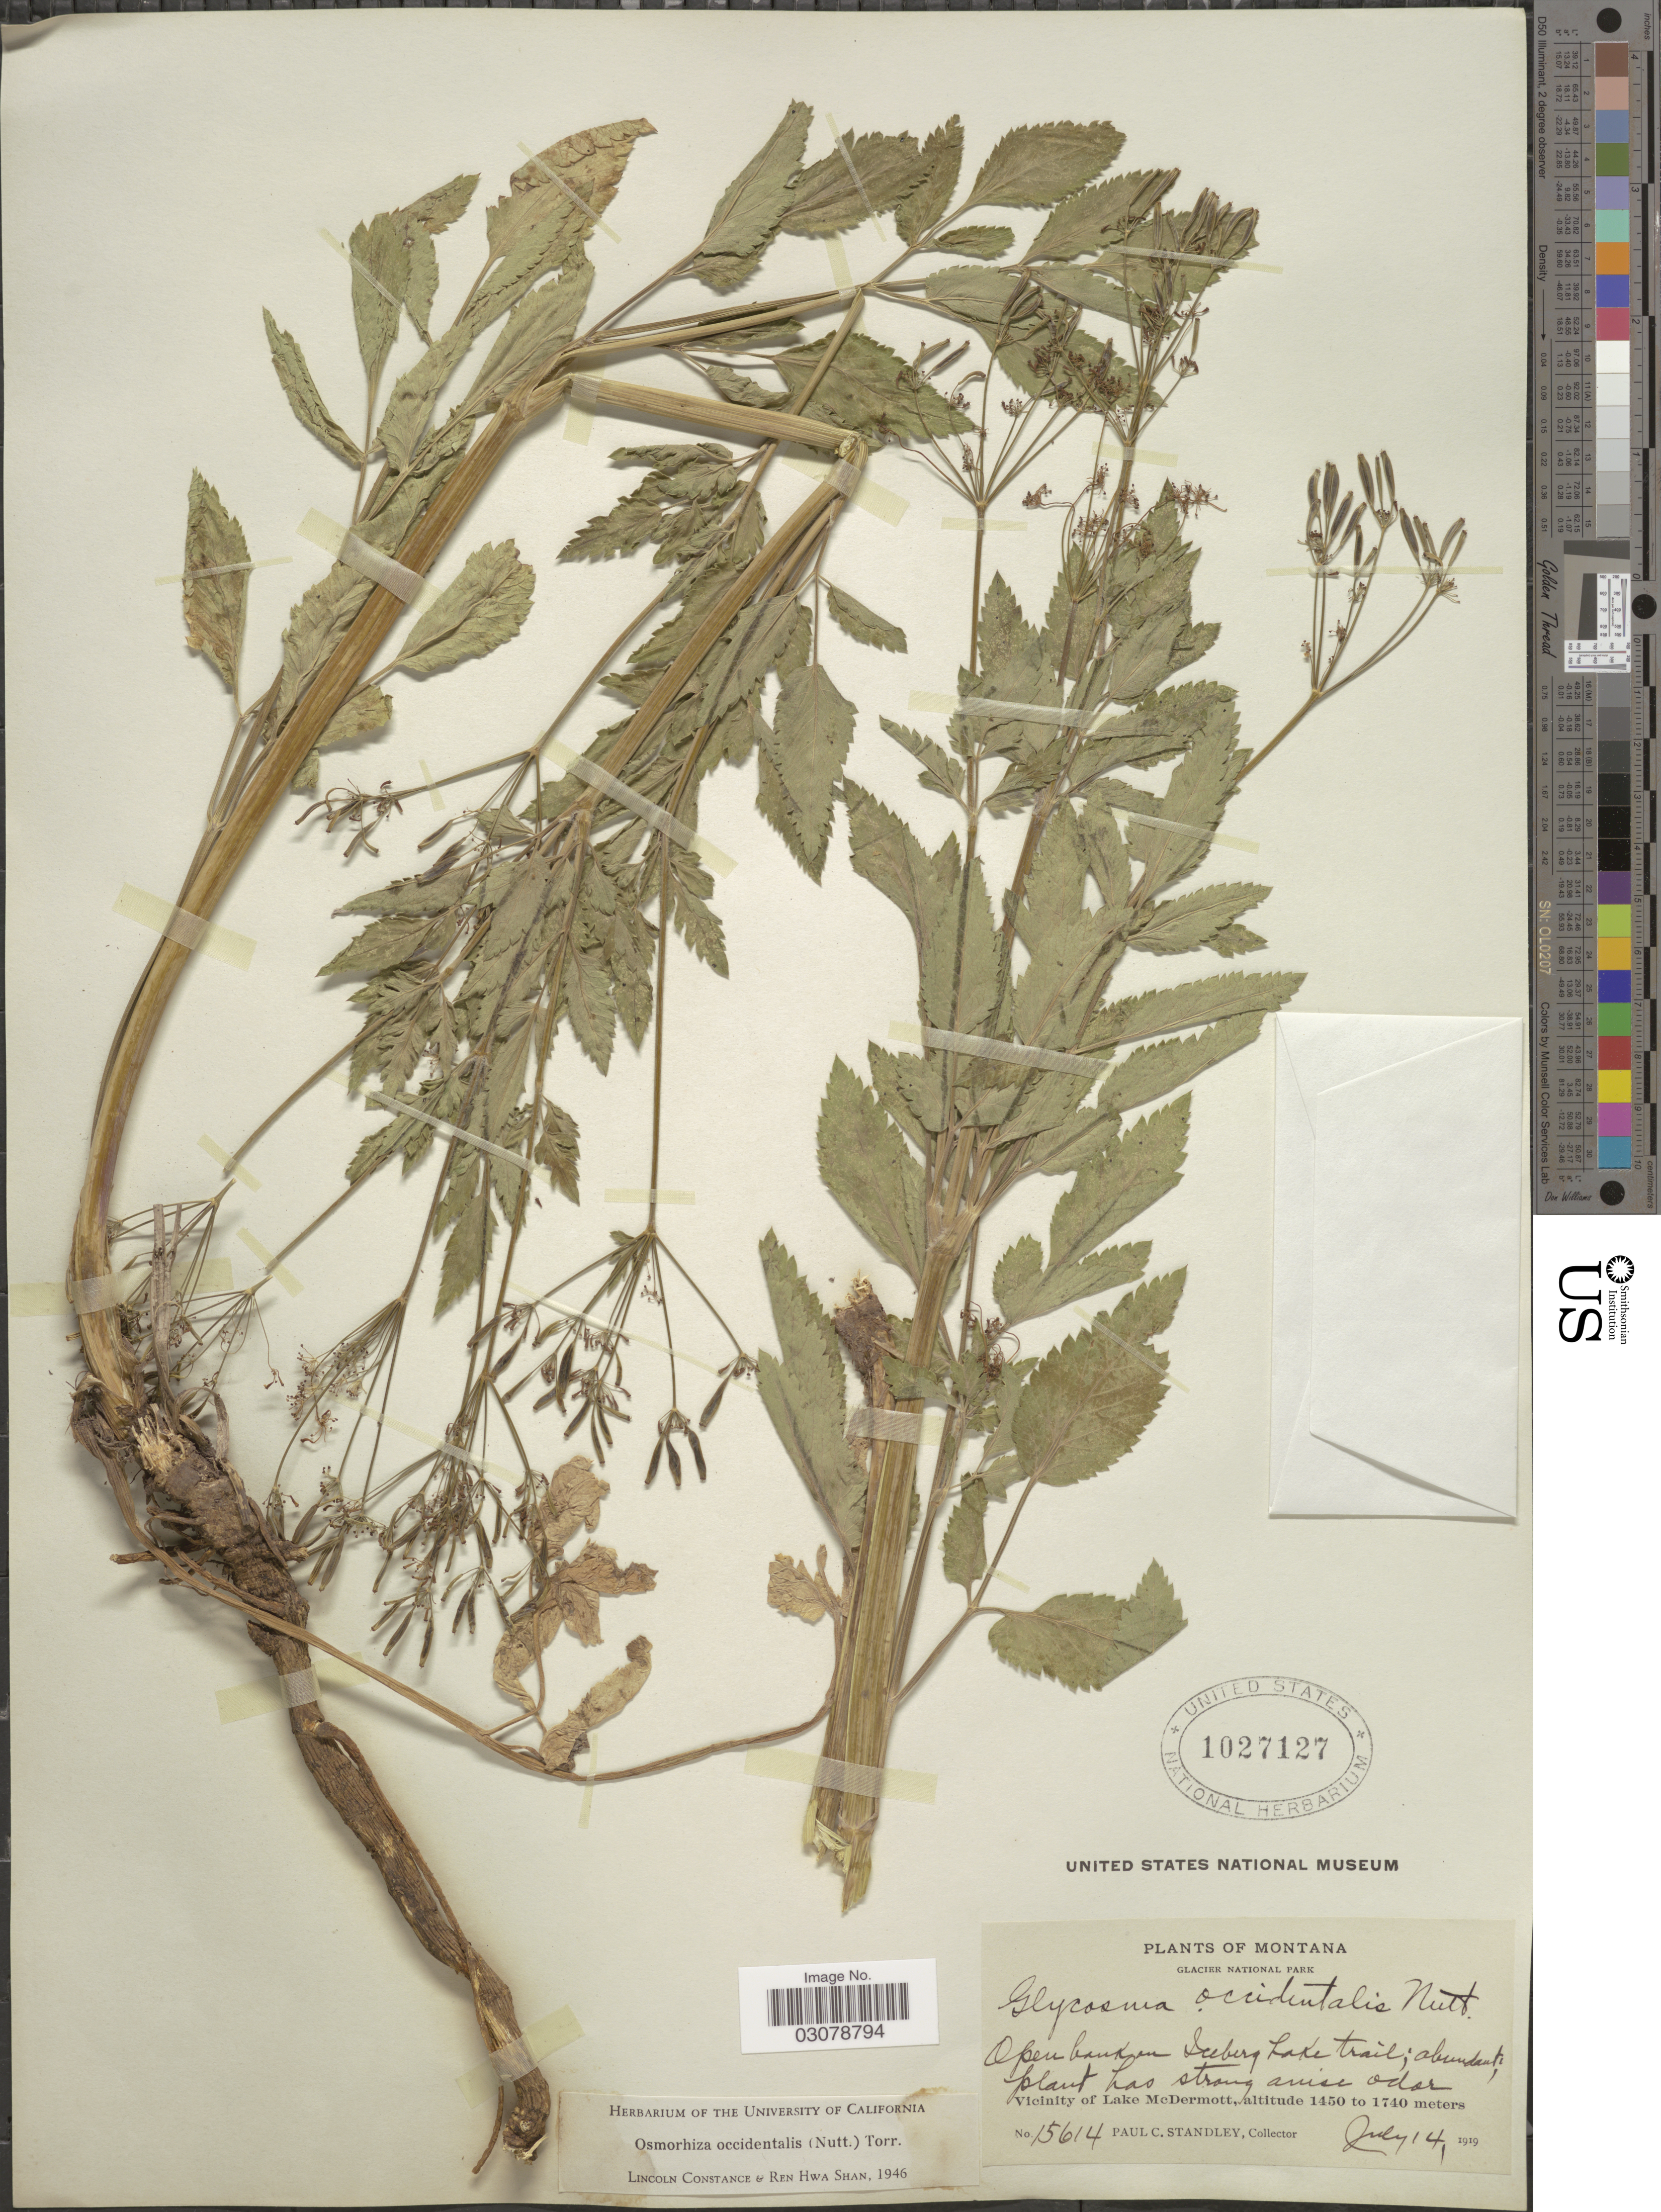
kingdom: Plantae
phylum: Tracheophyta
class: Magnoliopsida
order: Apiales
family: Apiaceae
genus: Osmorhiza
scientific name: Osmorhiza occidentalis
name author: (Nutt.) Torr.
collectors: P. C. Standley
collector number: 15614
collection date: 1919-07-14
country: United States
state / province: Montana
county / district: Glacier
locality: Glacier National Park, Vicinity of Lake McDermott, Open bank on Iceberg Lake trail.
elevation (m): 1450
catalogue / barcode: US 1027127